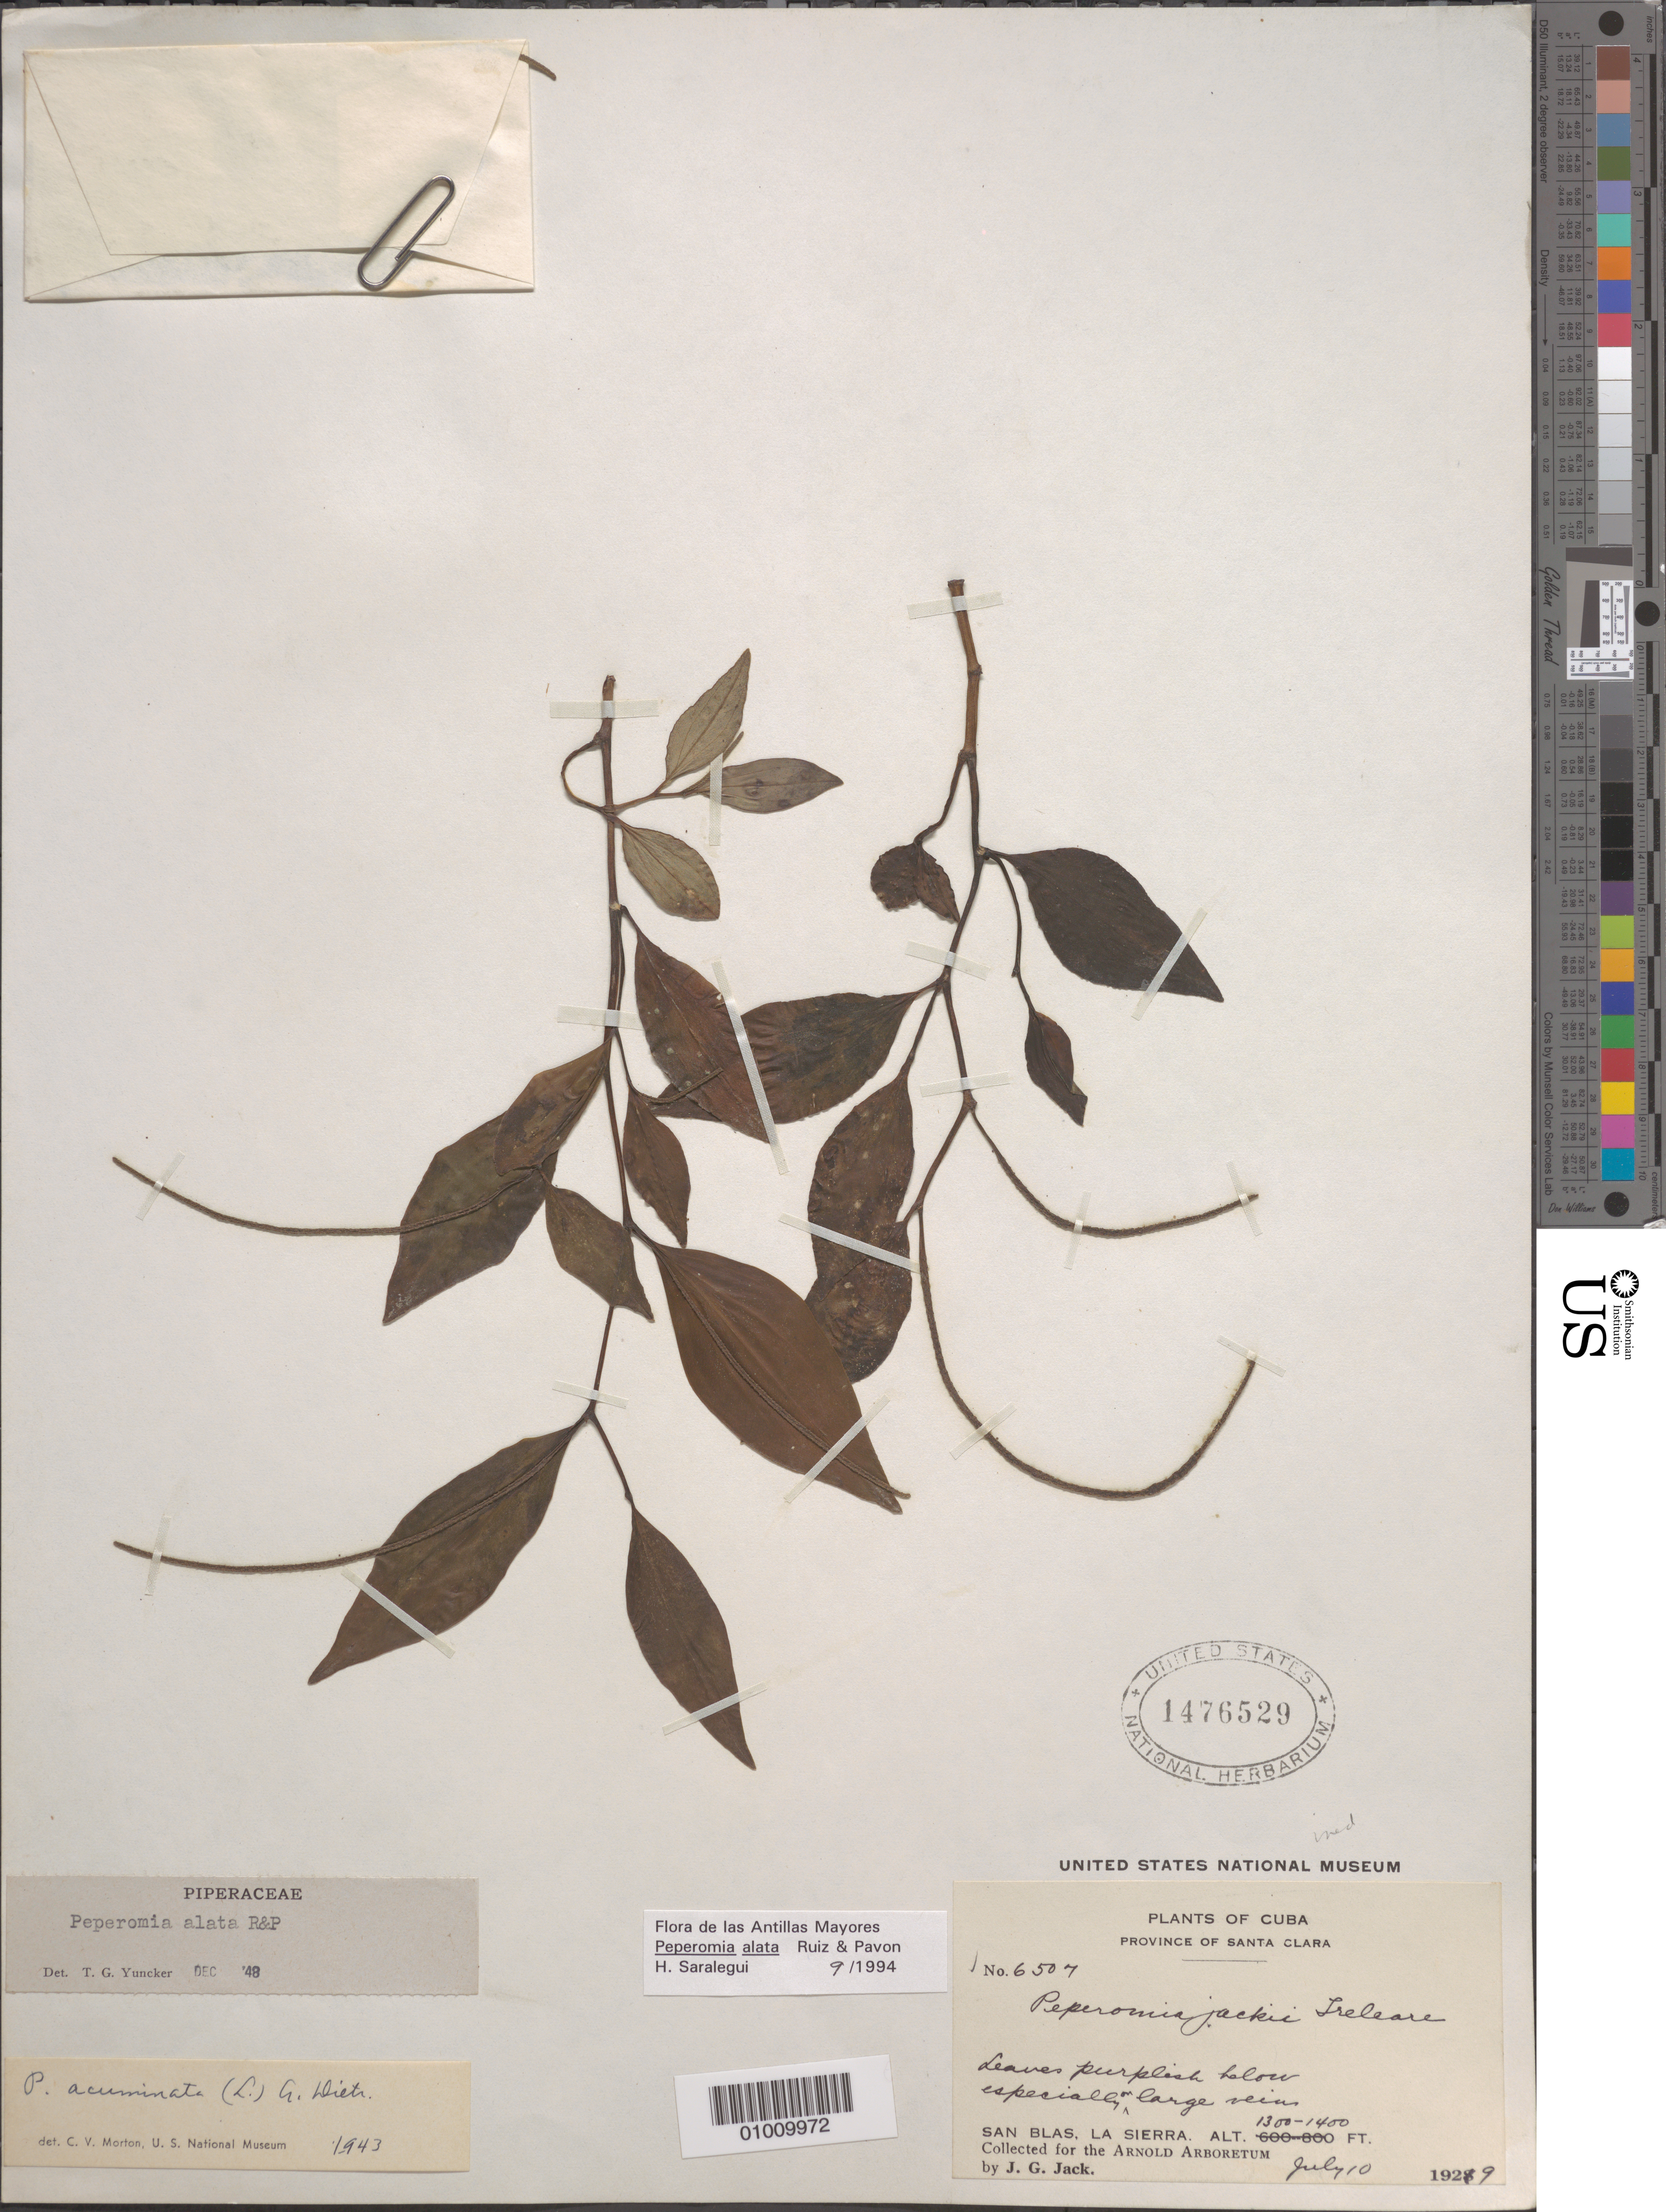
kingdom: Plantae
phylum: Tracheophyta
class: Magnoliopsida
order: Piperales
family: Piperaceae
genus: Peperomia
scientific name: Peperomia alata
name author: Ruiz & Pav.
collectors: J. G. Jack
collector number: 6507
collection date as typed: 10 Jul 1929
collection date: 1929-07-10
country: Cuba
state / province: Matanzas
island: Cuba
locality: San Blas, La Sierra, Santa Clara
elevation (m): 396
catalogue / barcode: US 1476529